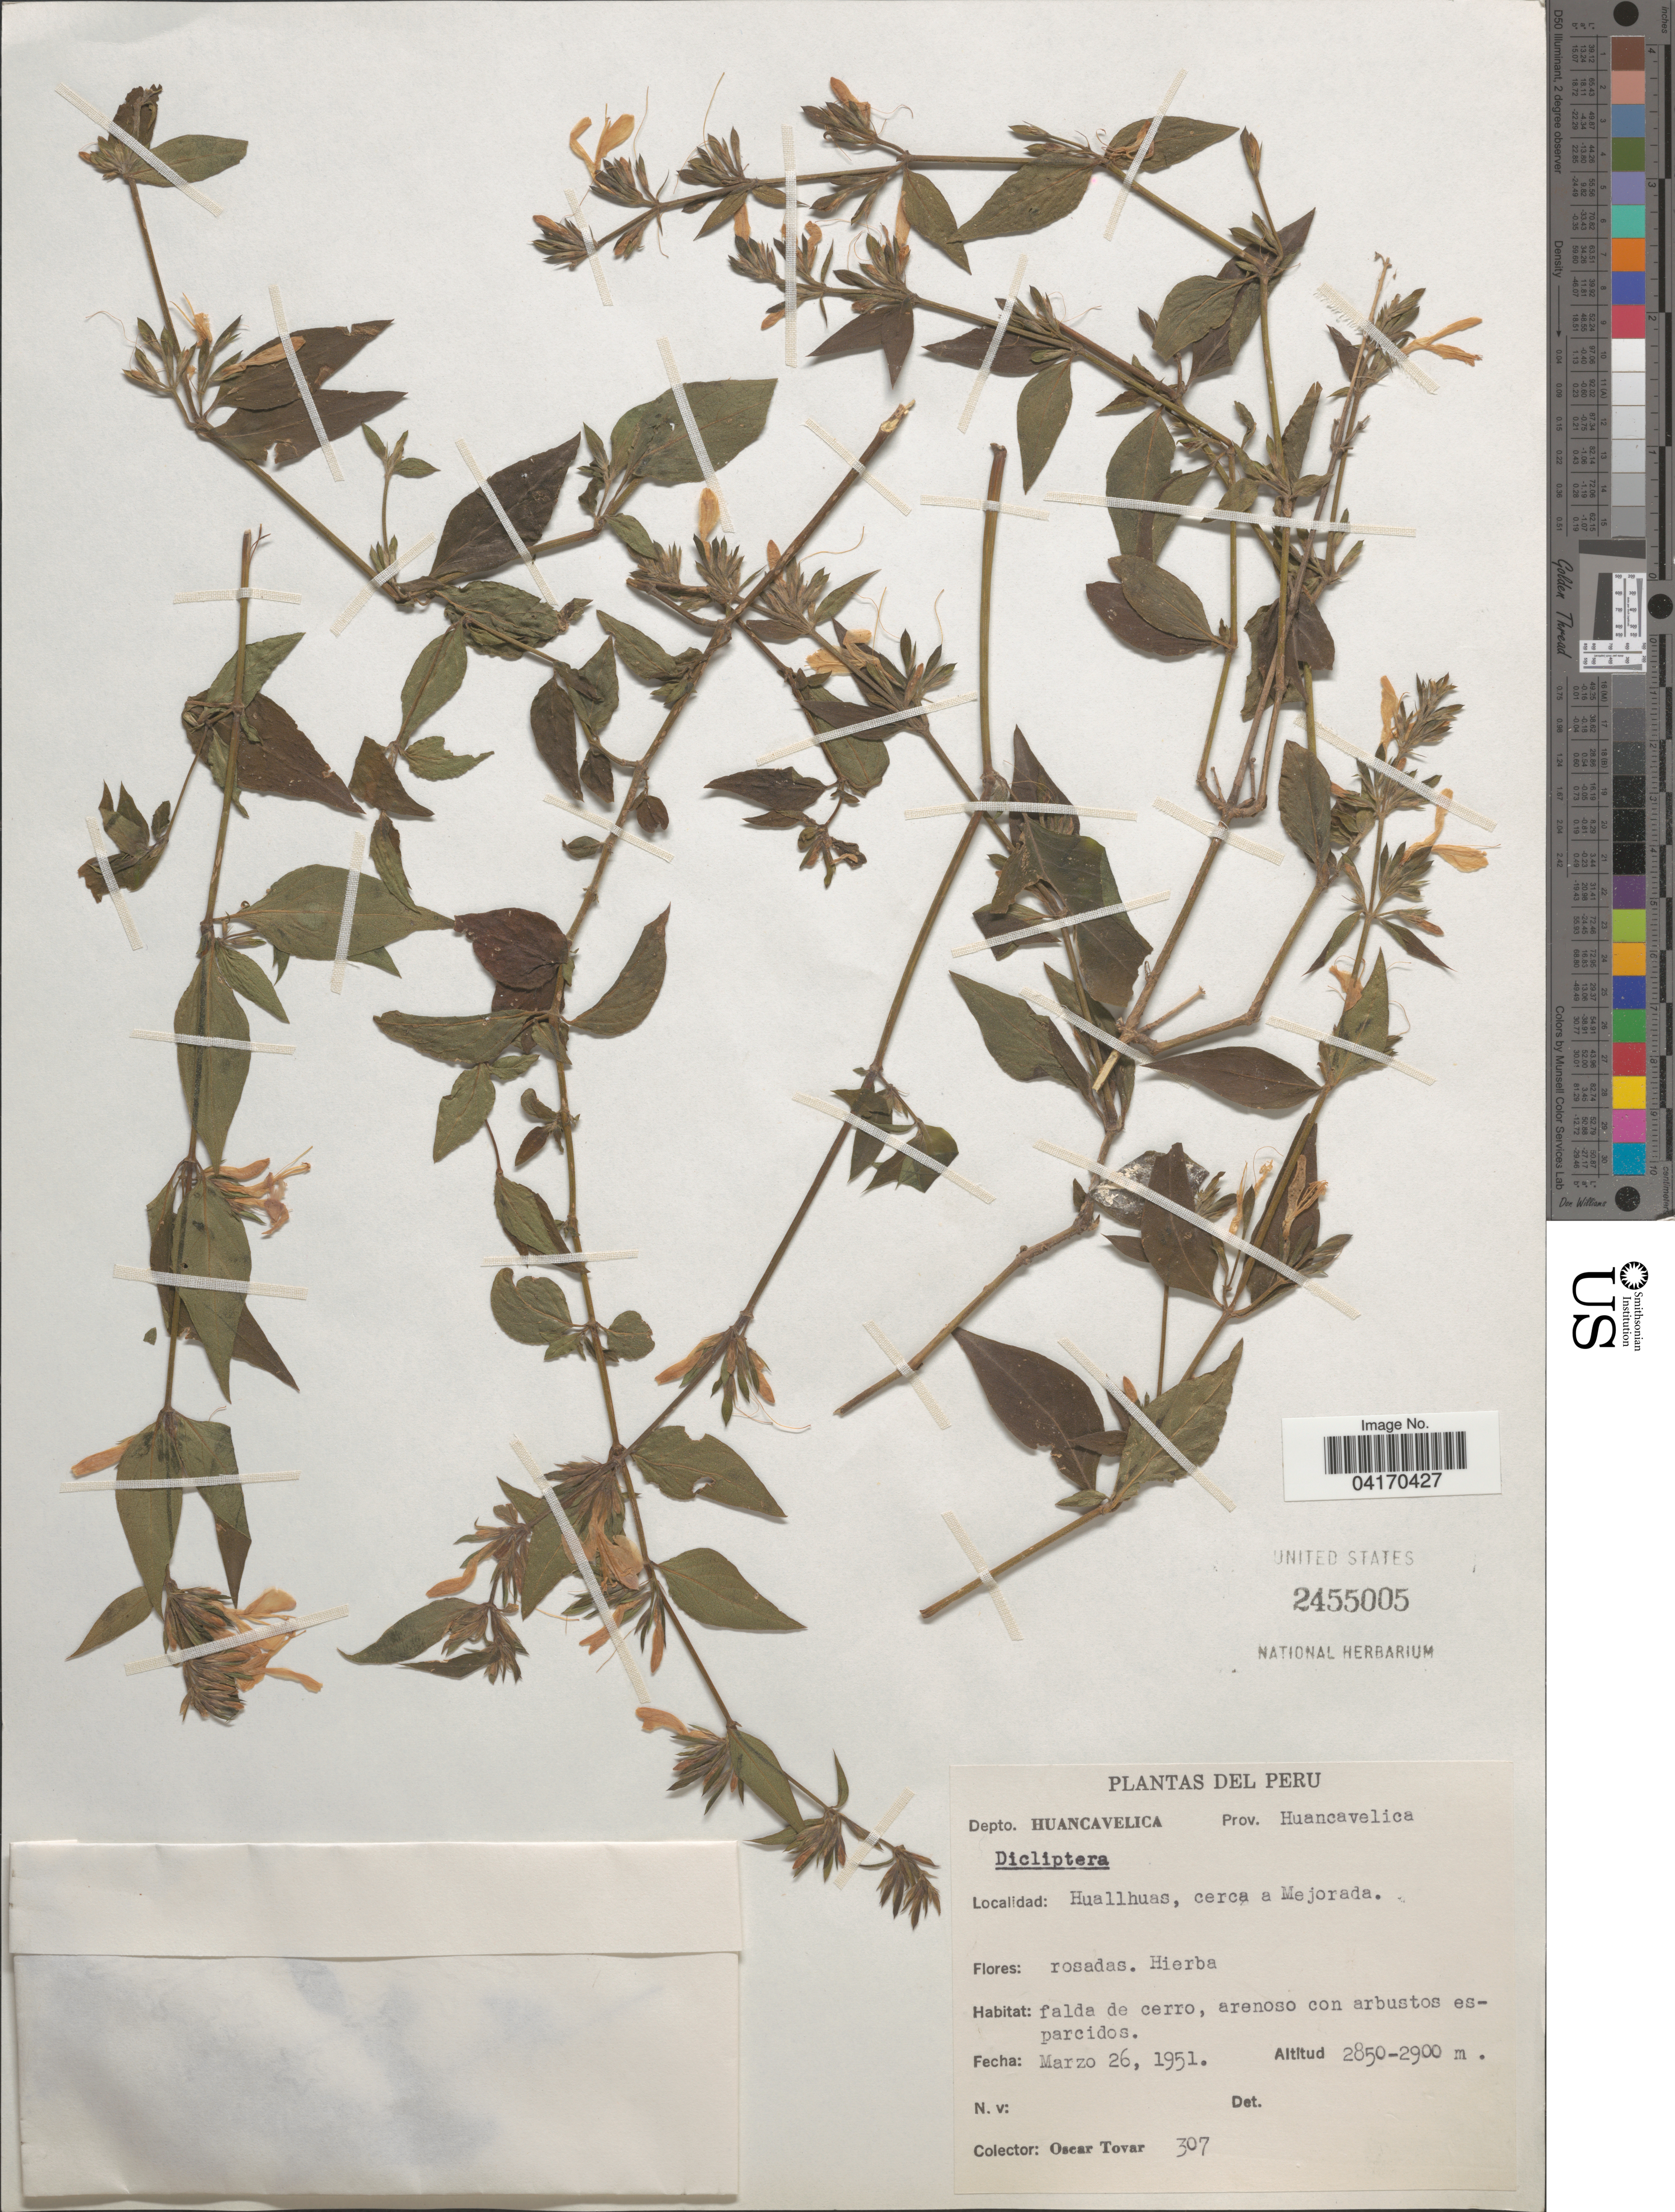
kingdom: Plantae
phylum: Tracheophyta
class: Magnoliopsida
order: Lamiales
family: Acanthaceae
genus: Dicliptera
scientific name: Dicliptera sp.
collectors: Ó. Tovar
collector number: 307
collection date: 1951-03-26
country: Peru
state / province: Huancavelica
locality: Depto. Huancavelica. Huallhuas, cerca a Mejorada.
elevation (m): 2850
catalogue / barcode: US 2455005